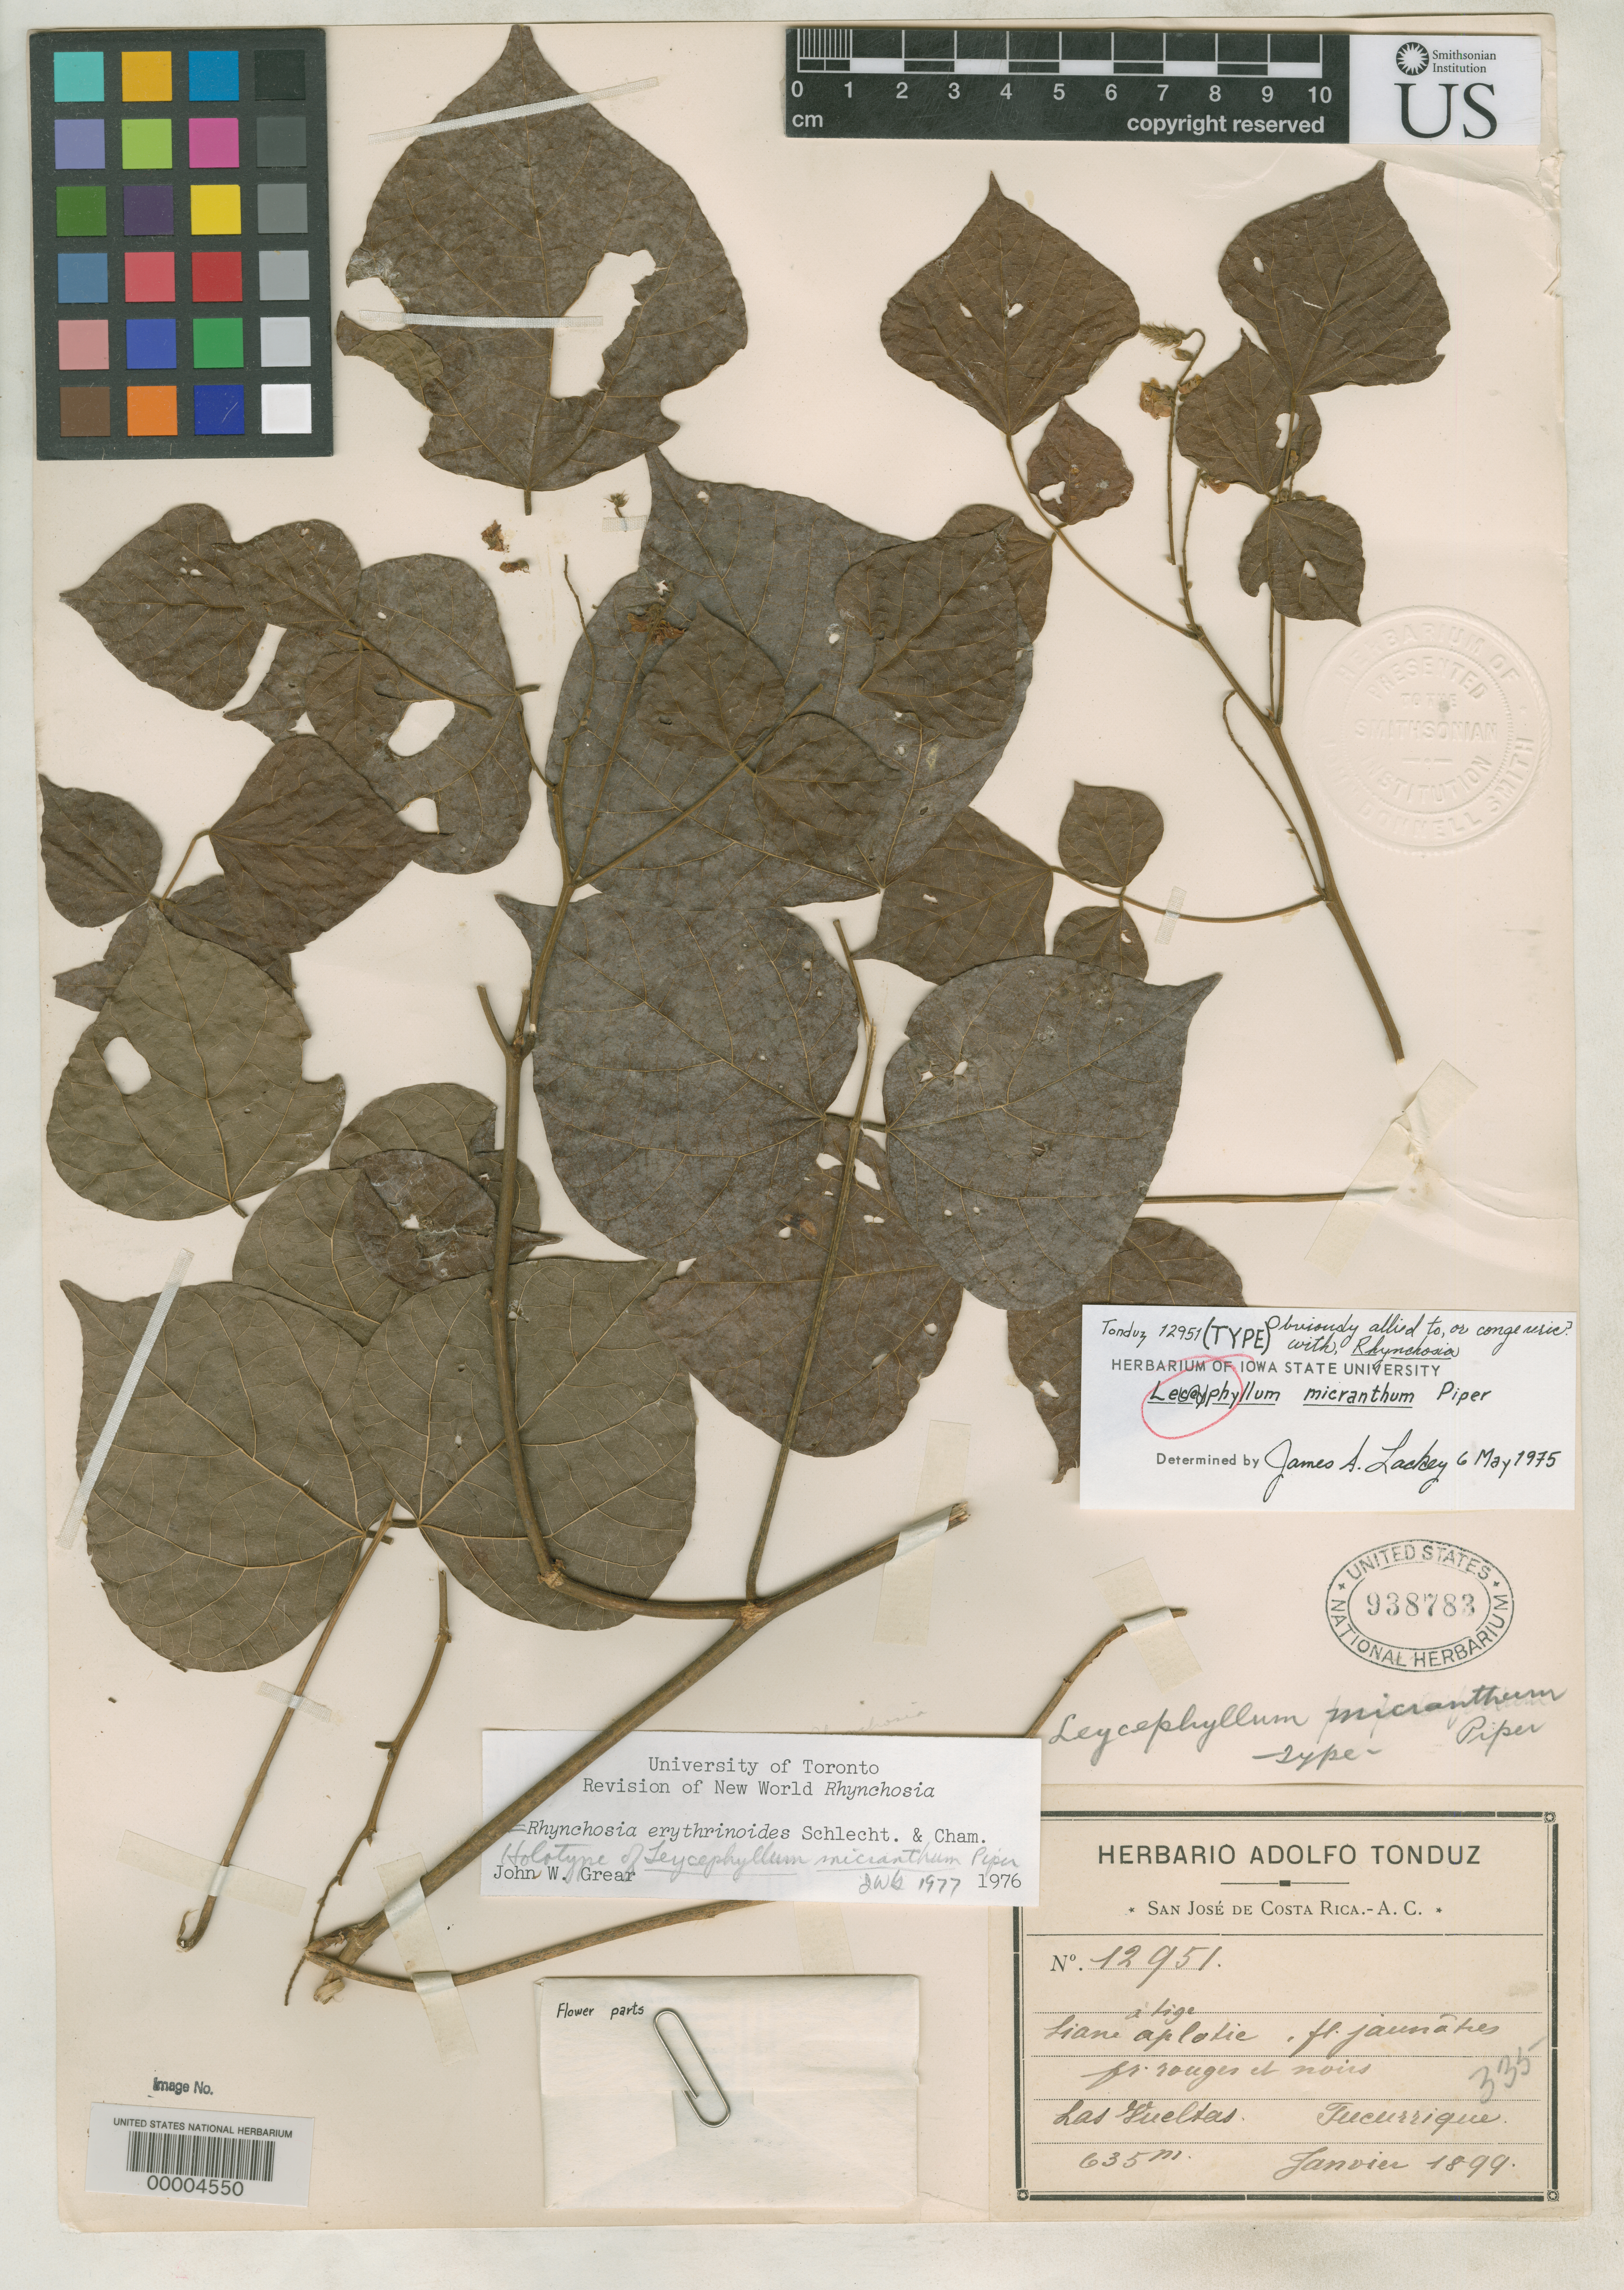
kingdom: Plantae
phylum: Tracheophyta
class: Magnoliopsida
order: Fabales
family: Fabaceae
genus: Leycephyllum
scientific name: Leycephyllum micranthum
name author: Piper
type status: Holotype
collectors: A. Tonduz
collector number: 12951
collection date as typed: Jan 1899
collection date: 1899-01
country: Costa Rica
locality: Las Vueltas, Tucurrique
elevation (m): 635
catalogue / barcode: US 938783